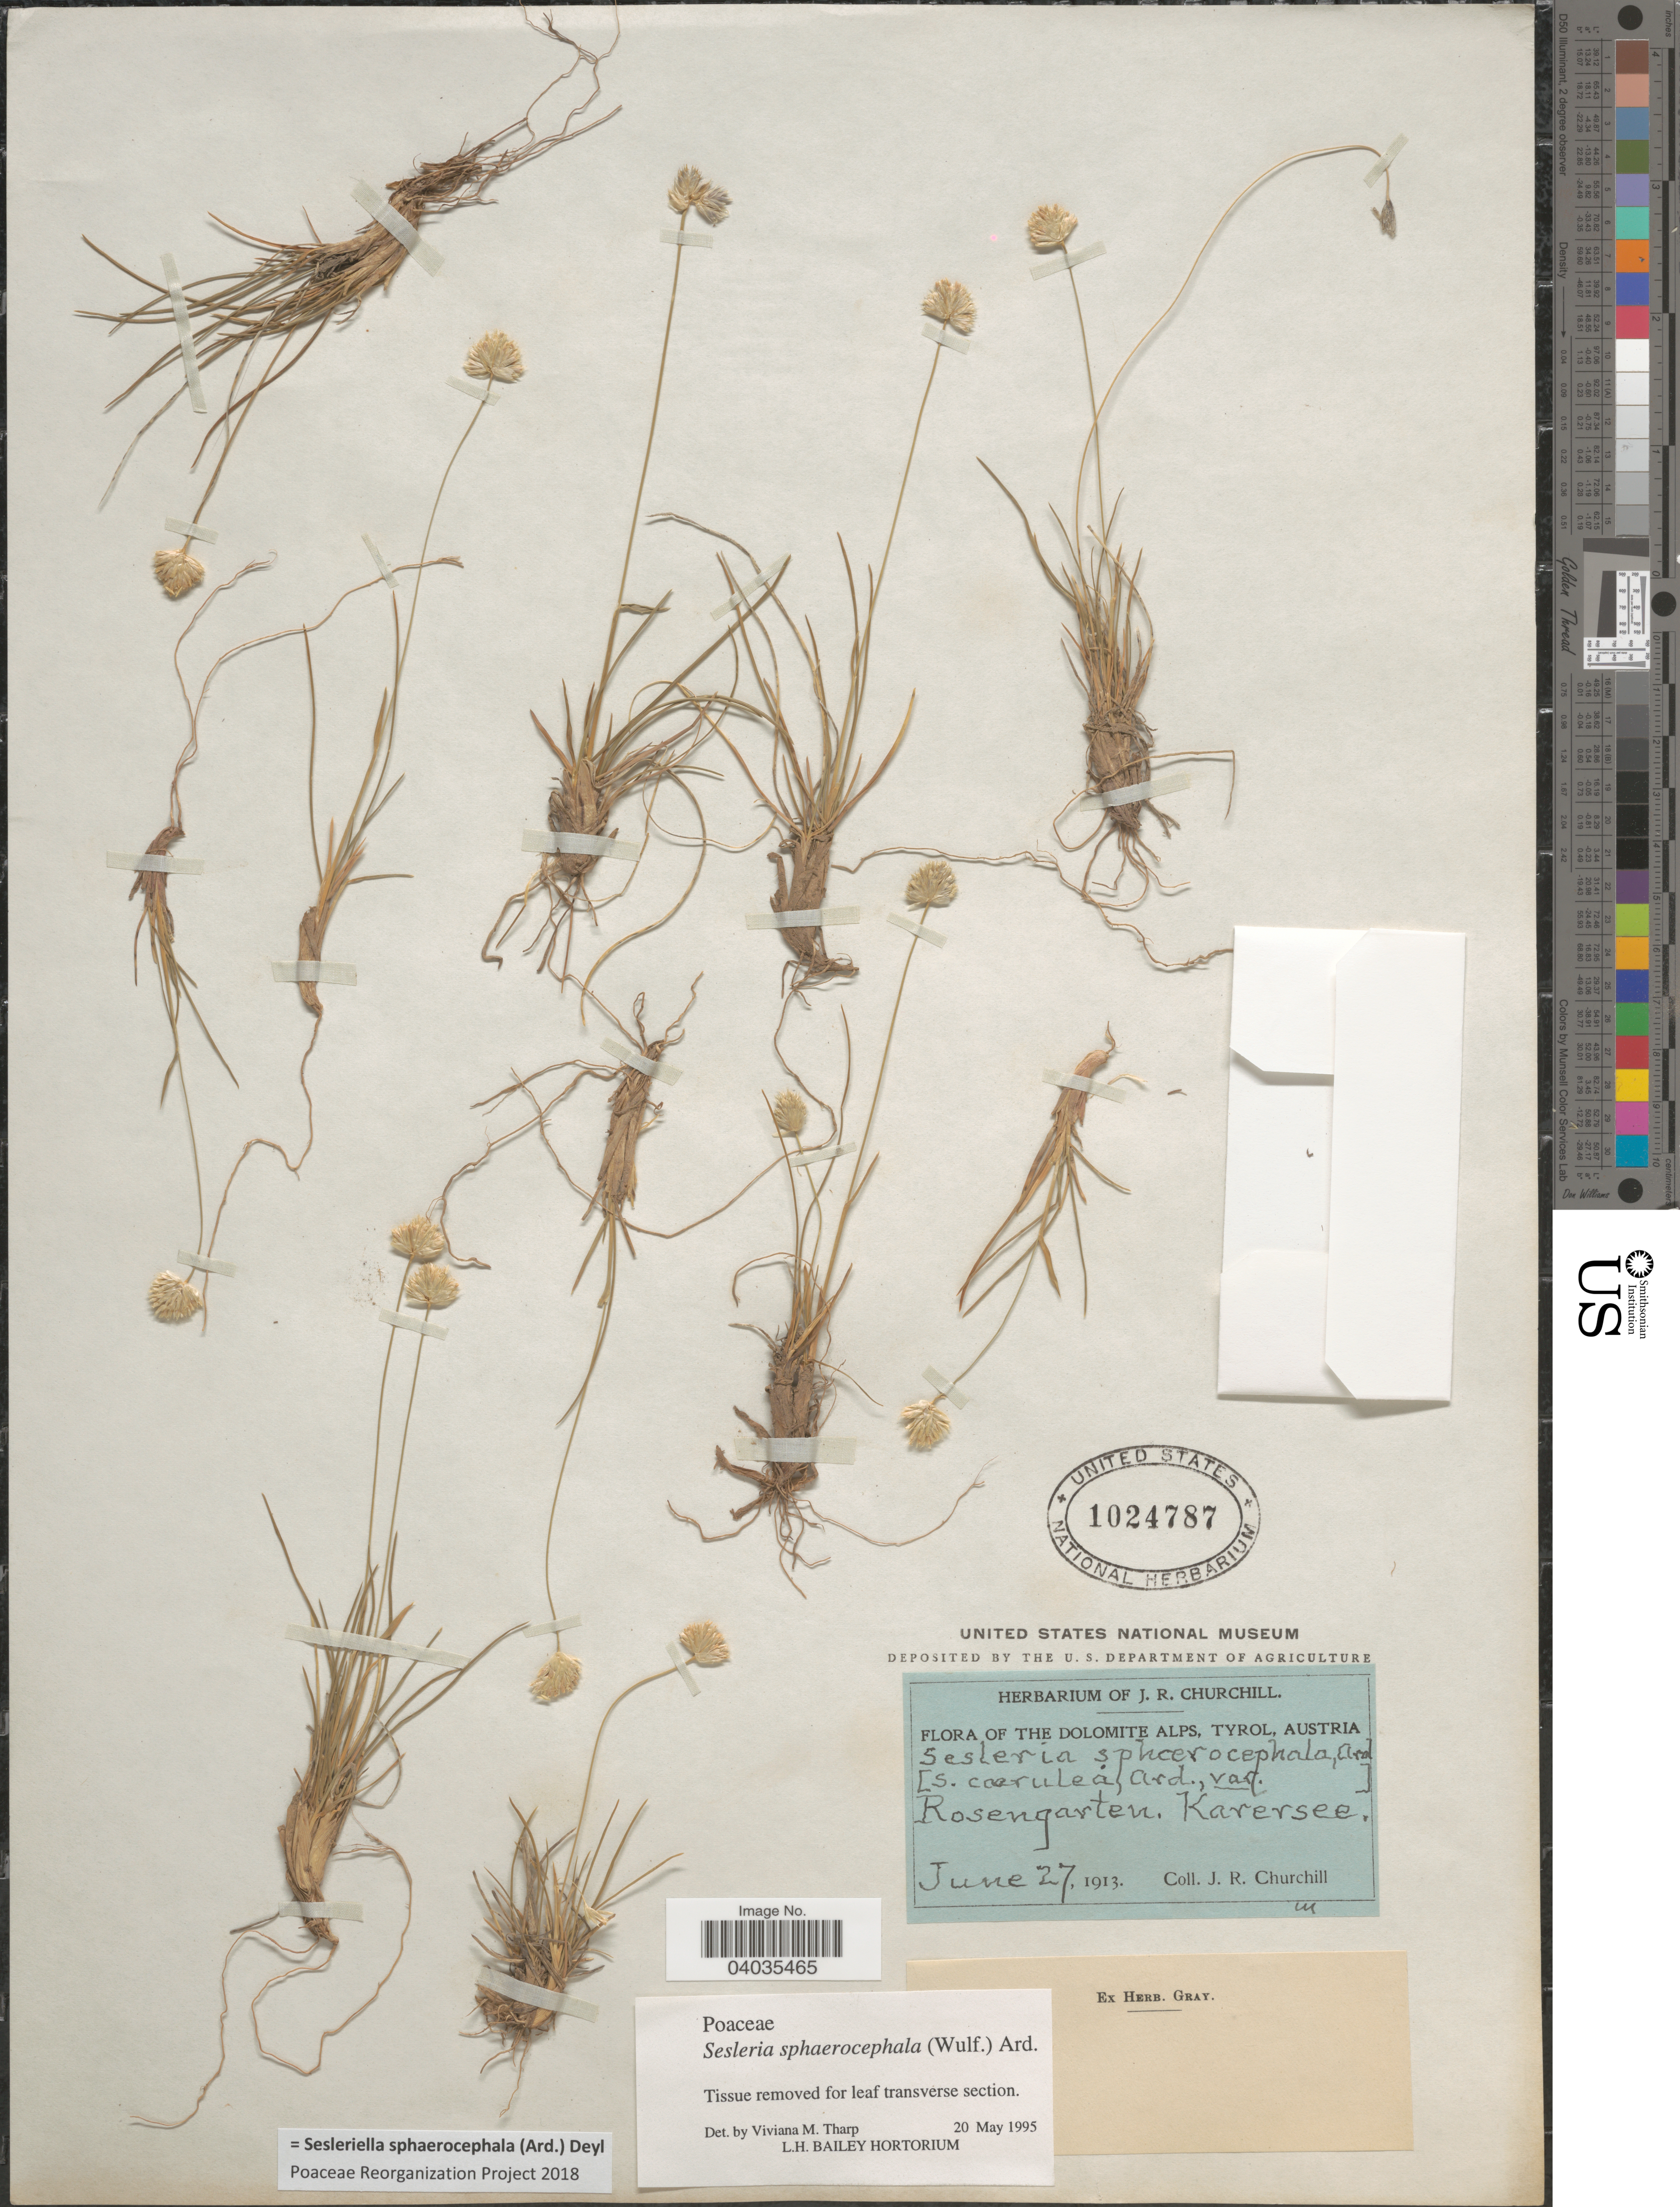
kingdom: Plantae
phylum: Tracheophyta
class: Liliopsida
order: Poales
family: Poaceae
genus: Sesleriella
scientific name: Sesleriella sphaerocephala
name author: (Ard.) Deyl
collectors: J. Churchill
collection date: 1913-06-27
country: Italy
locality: Dolomite Alps, Tyrol. Rosengarten. Karersee.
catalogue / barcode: US 1024787